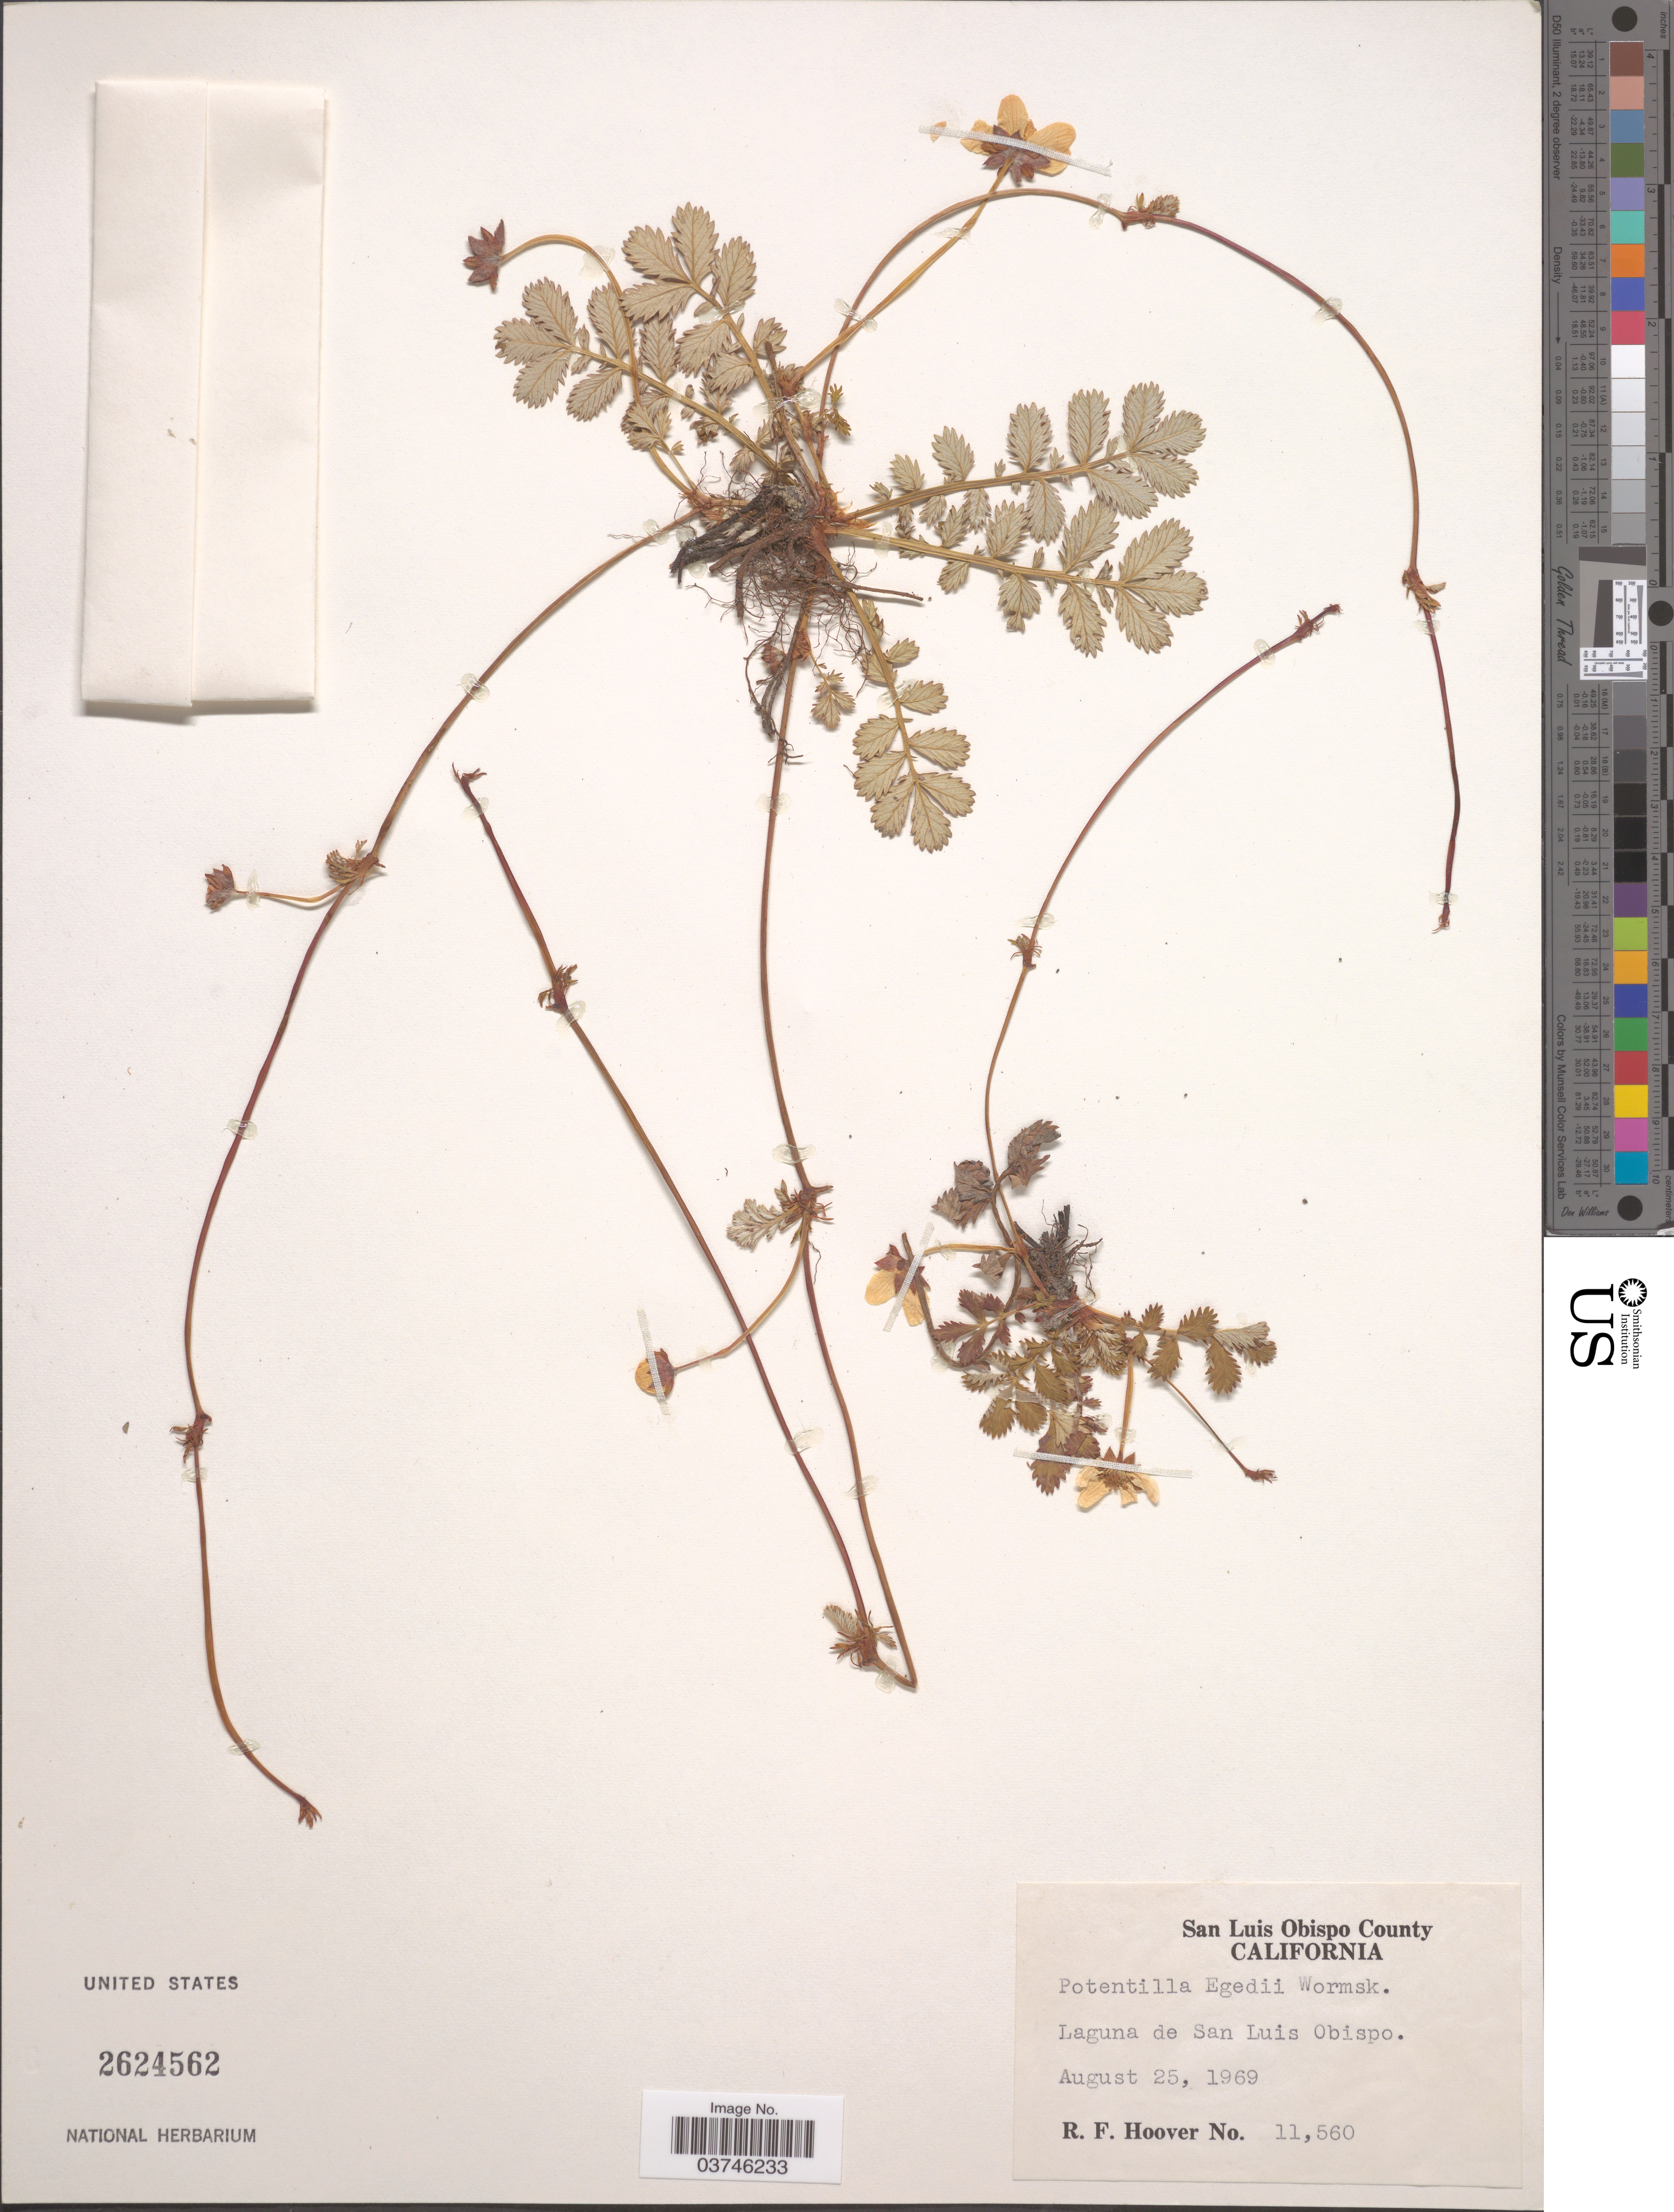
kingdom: Plantae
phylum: Tracheophyta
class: Magnoliopsida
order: Rosales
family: Rosaceae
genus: Argentina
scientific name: Argentina egedii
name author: (Wormsk. ex Oeder) Rydb.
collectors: R. F. Hoover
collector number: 11560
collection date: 1969-08-25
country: United States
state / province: California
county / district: San Luis Obispo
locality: San Luis Obispo County. Laguna de San Luis Obispo.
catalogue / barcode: US 2624562